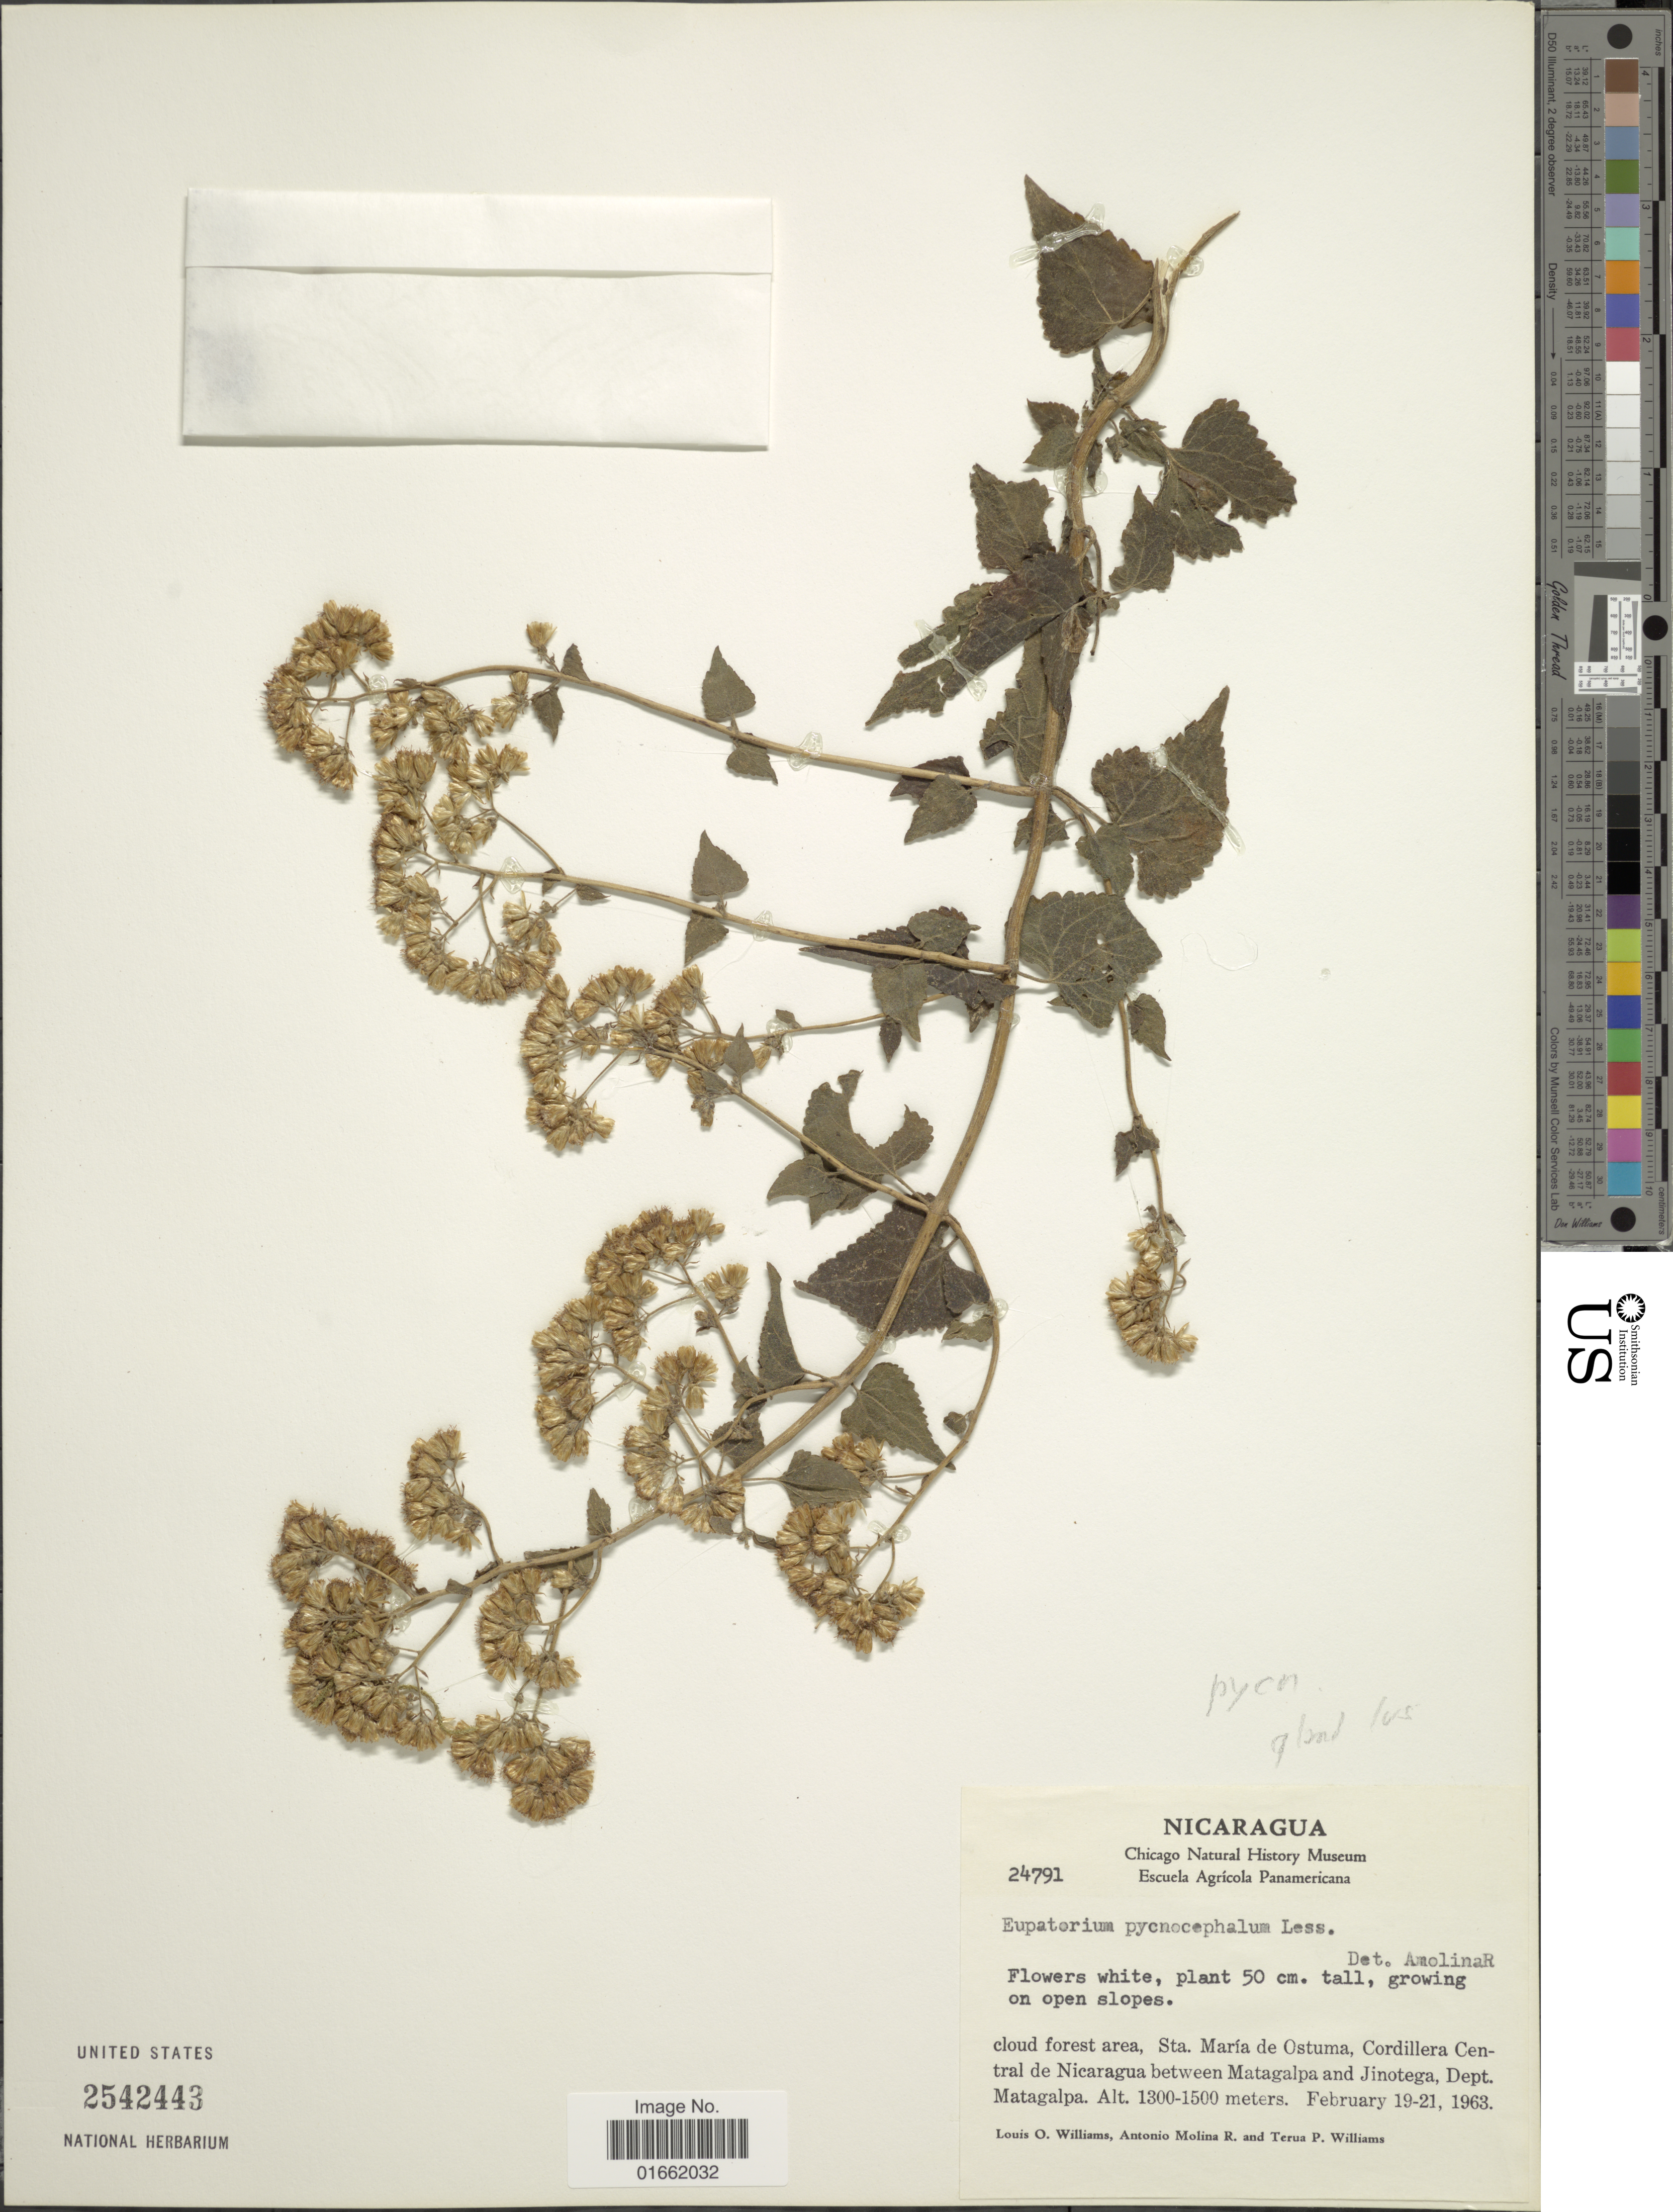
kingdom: Plantae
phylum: Tracheophyta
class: Magnoliopsida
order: Asterales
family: Asteraceae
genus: Fleischmannia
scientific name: Fleischmannia pycnocephaloides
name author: (B.L. Rob.) R.M. King & H. Rob.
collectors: L. O. Williams, A. Molina R. & T. P. Williams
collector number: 24791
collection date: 1963-02-19/1963-02-21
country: Nicaragua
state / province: Matagalpa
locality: Cloud forest area, Sta. María de Ostuma, Cordillera Central de Nicaragua between Matagalpa and Jinotega, Dept. Matagalpa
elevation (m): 1300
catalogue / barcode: US 2542443